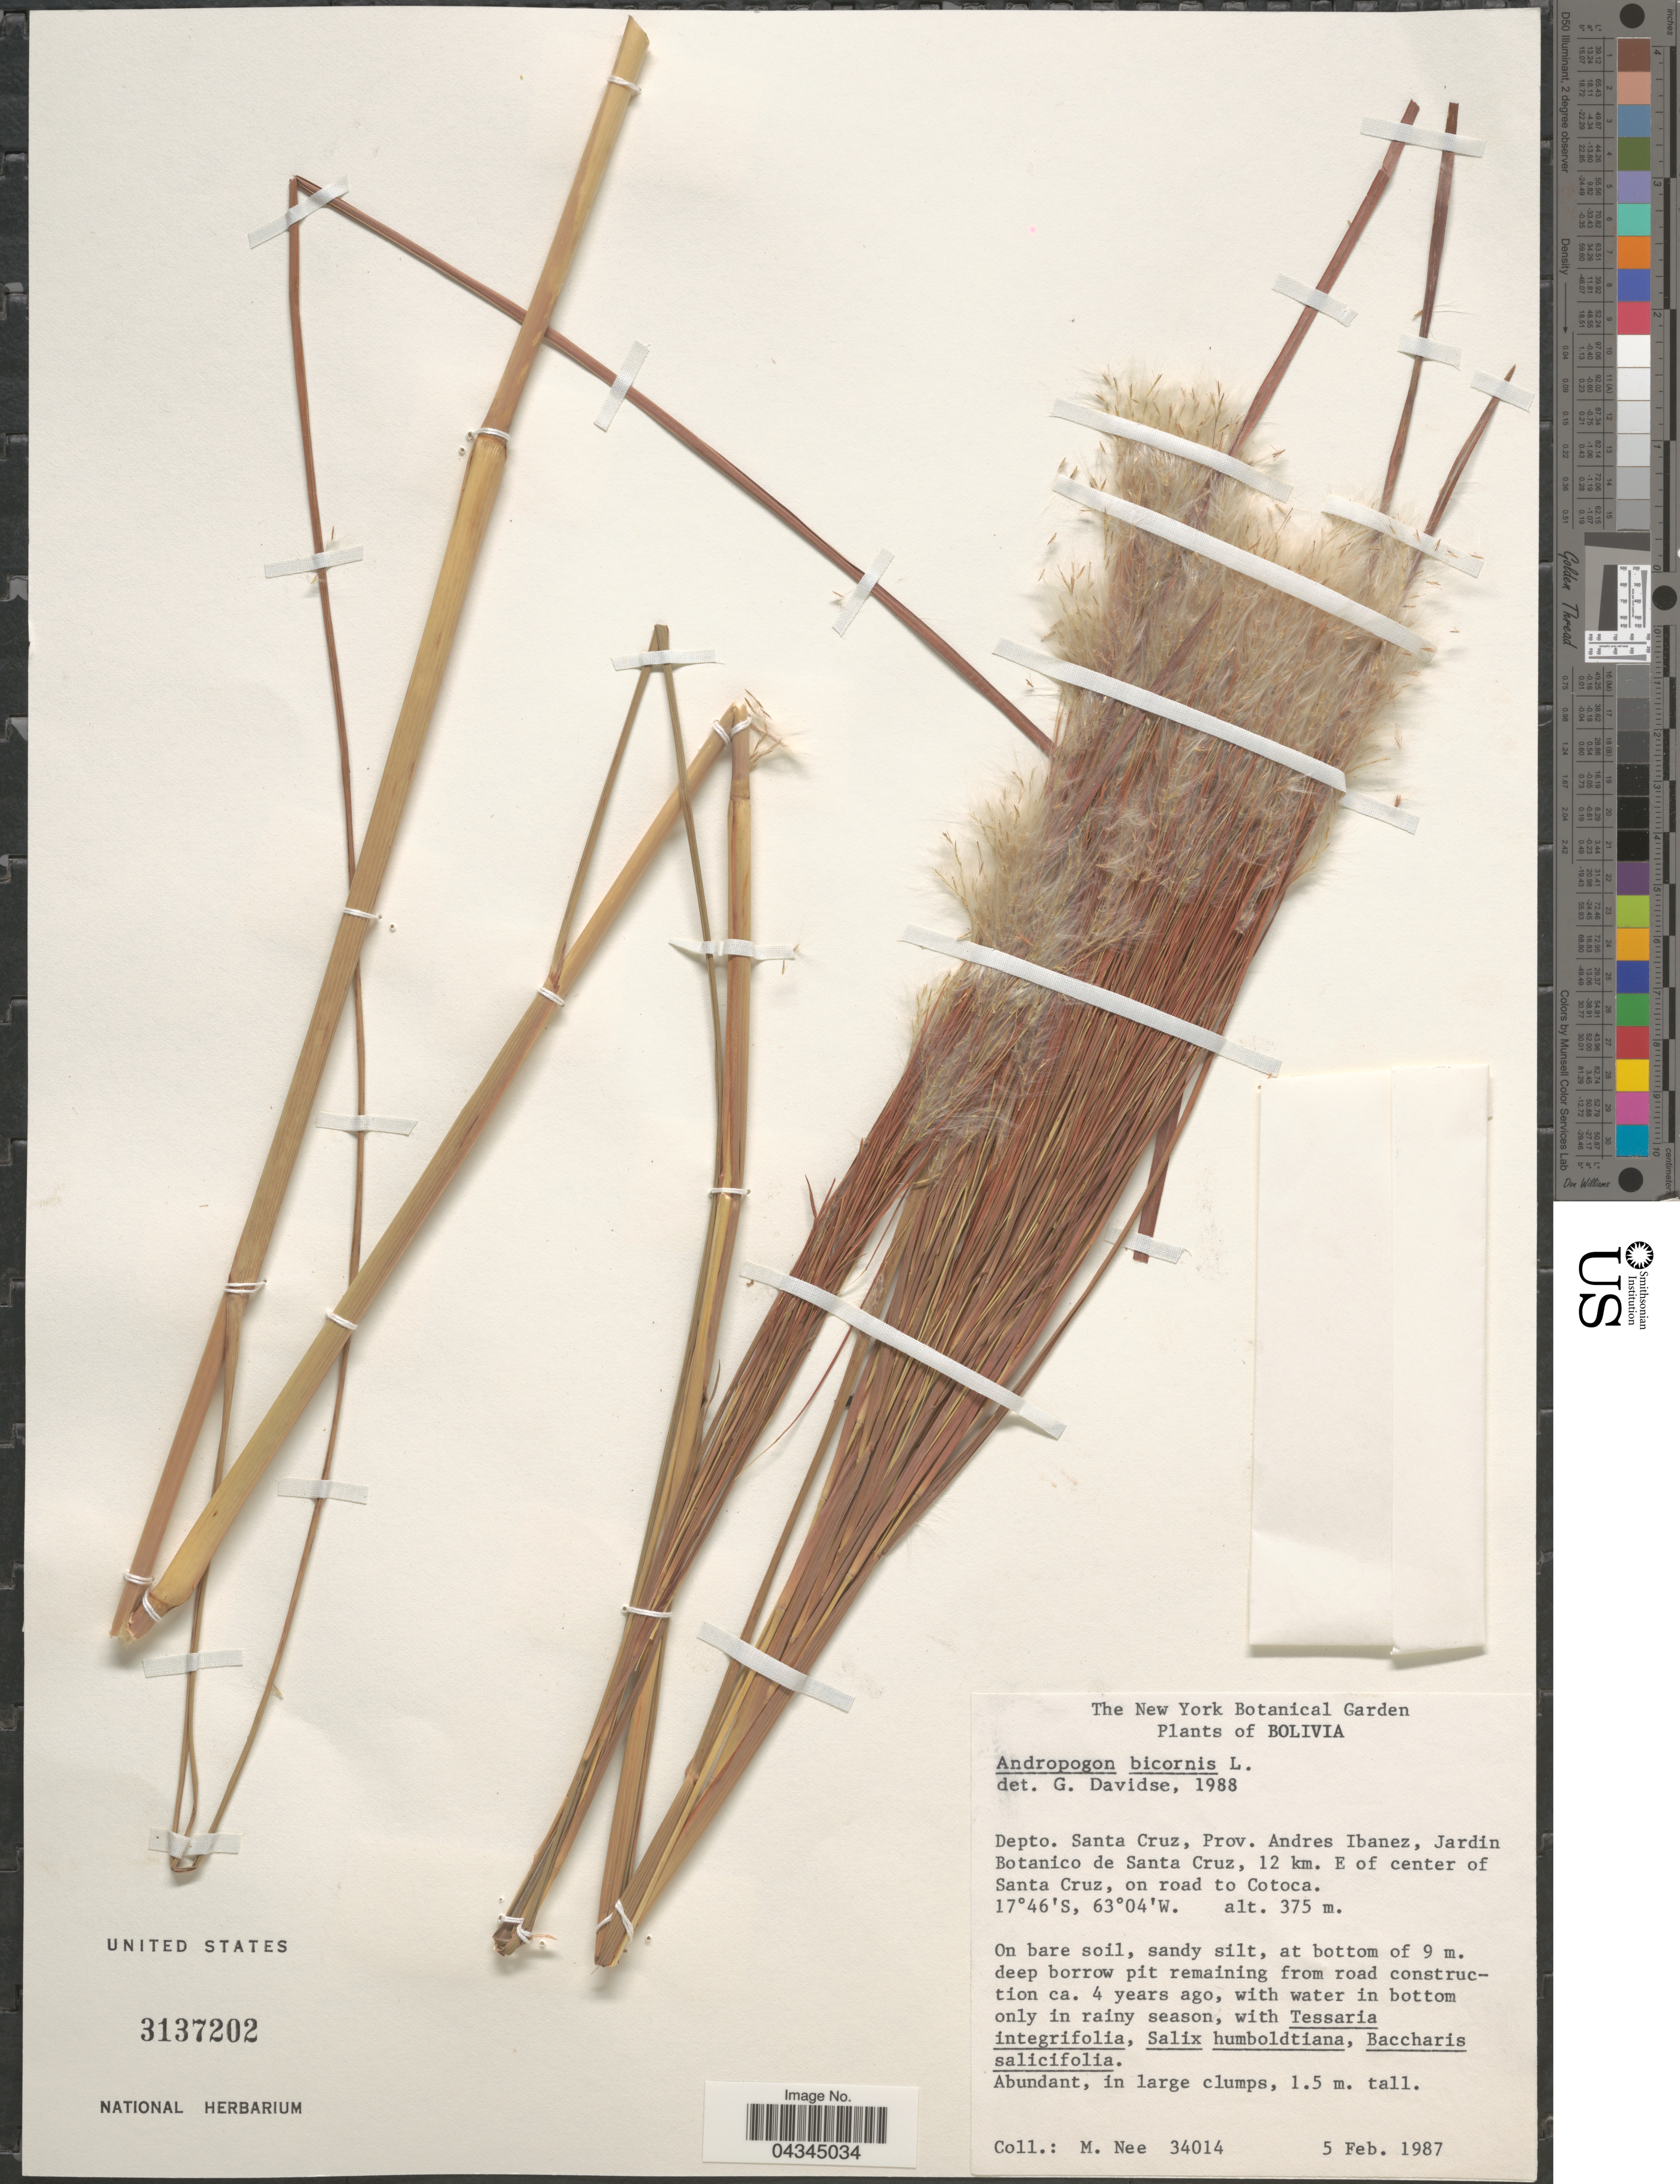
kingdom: Plantae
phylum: Tracheophyta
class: Liliopsida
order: Poales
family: Poaceae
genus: Andropogon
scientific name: Andropogon bicornis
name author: L.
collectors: M. Nee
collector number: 34014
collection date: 1987-02-05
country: Bolivia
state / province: Santa Cruz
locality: Depto. Santa Cruz, Prov. Andres Ibanez, Jardin Botanico de Santa Cruz, 12 km. E of center of Santa Cruz, on road to Cotoca.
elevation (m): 375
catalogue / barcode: US 3137202